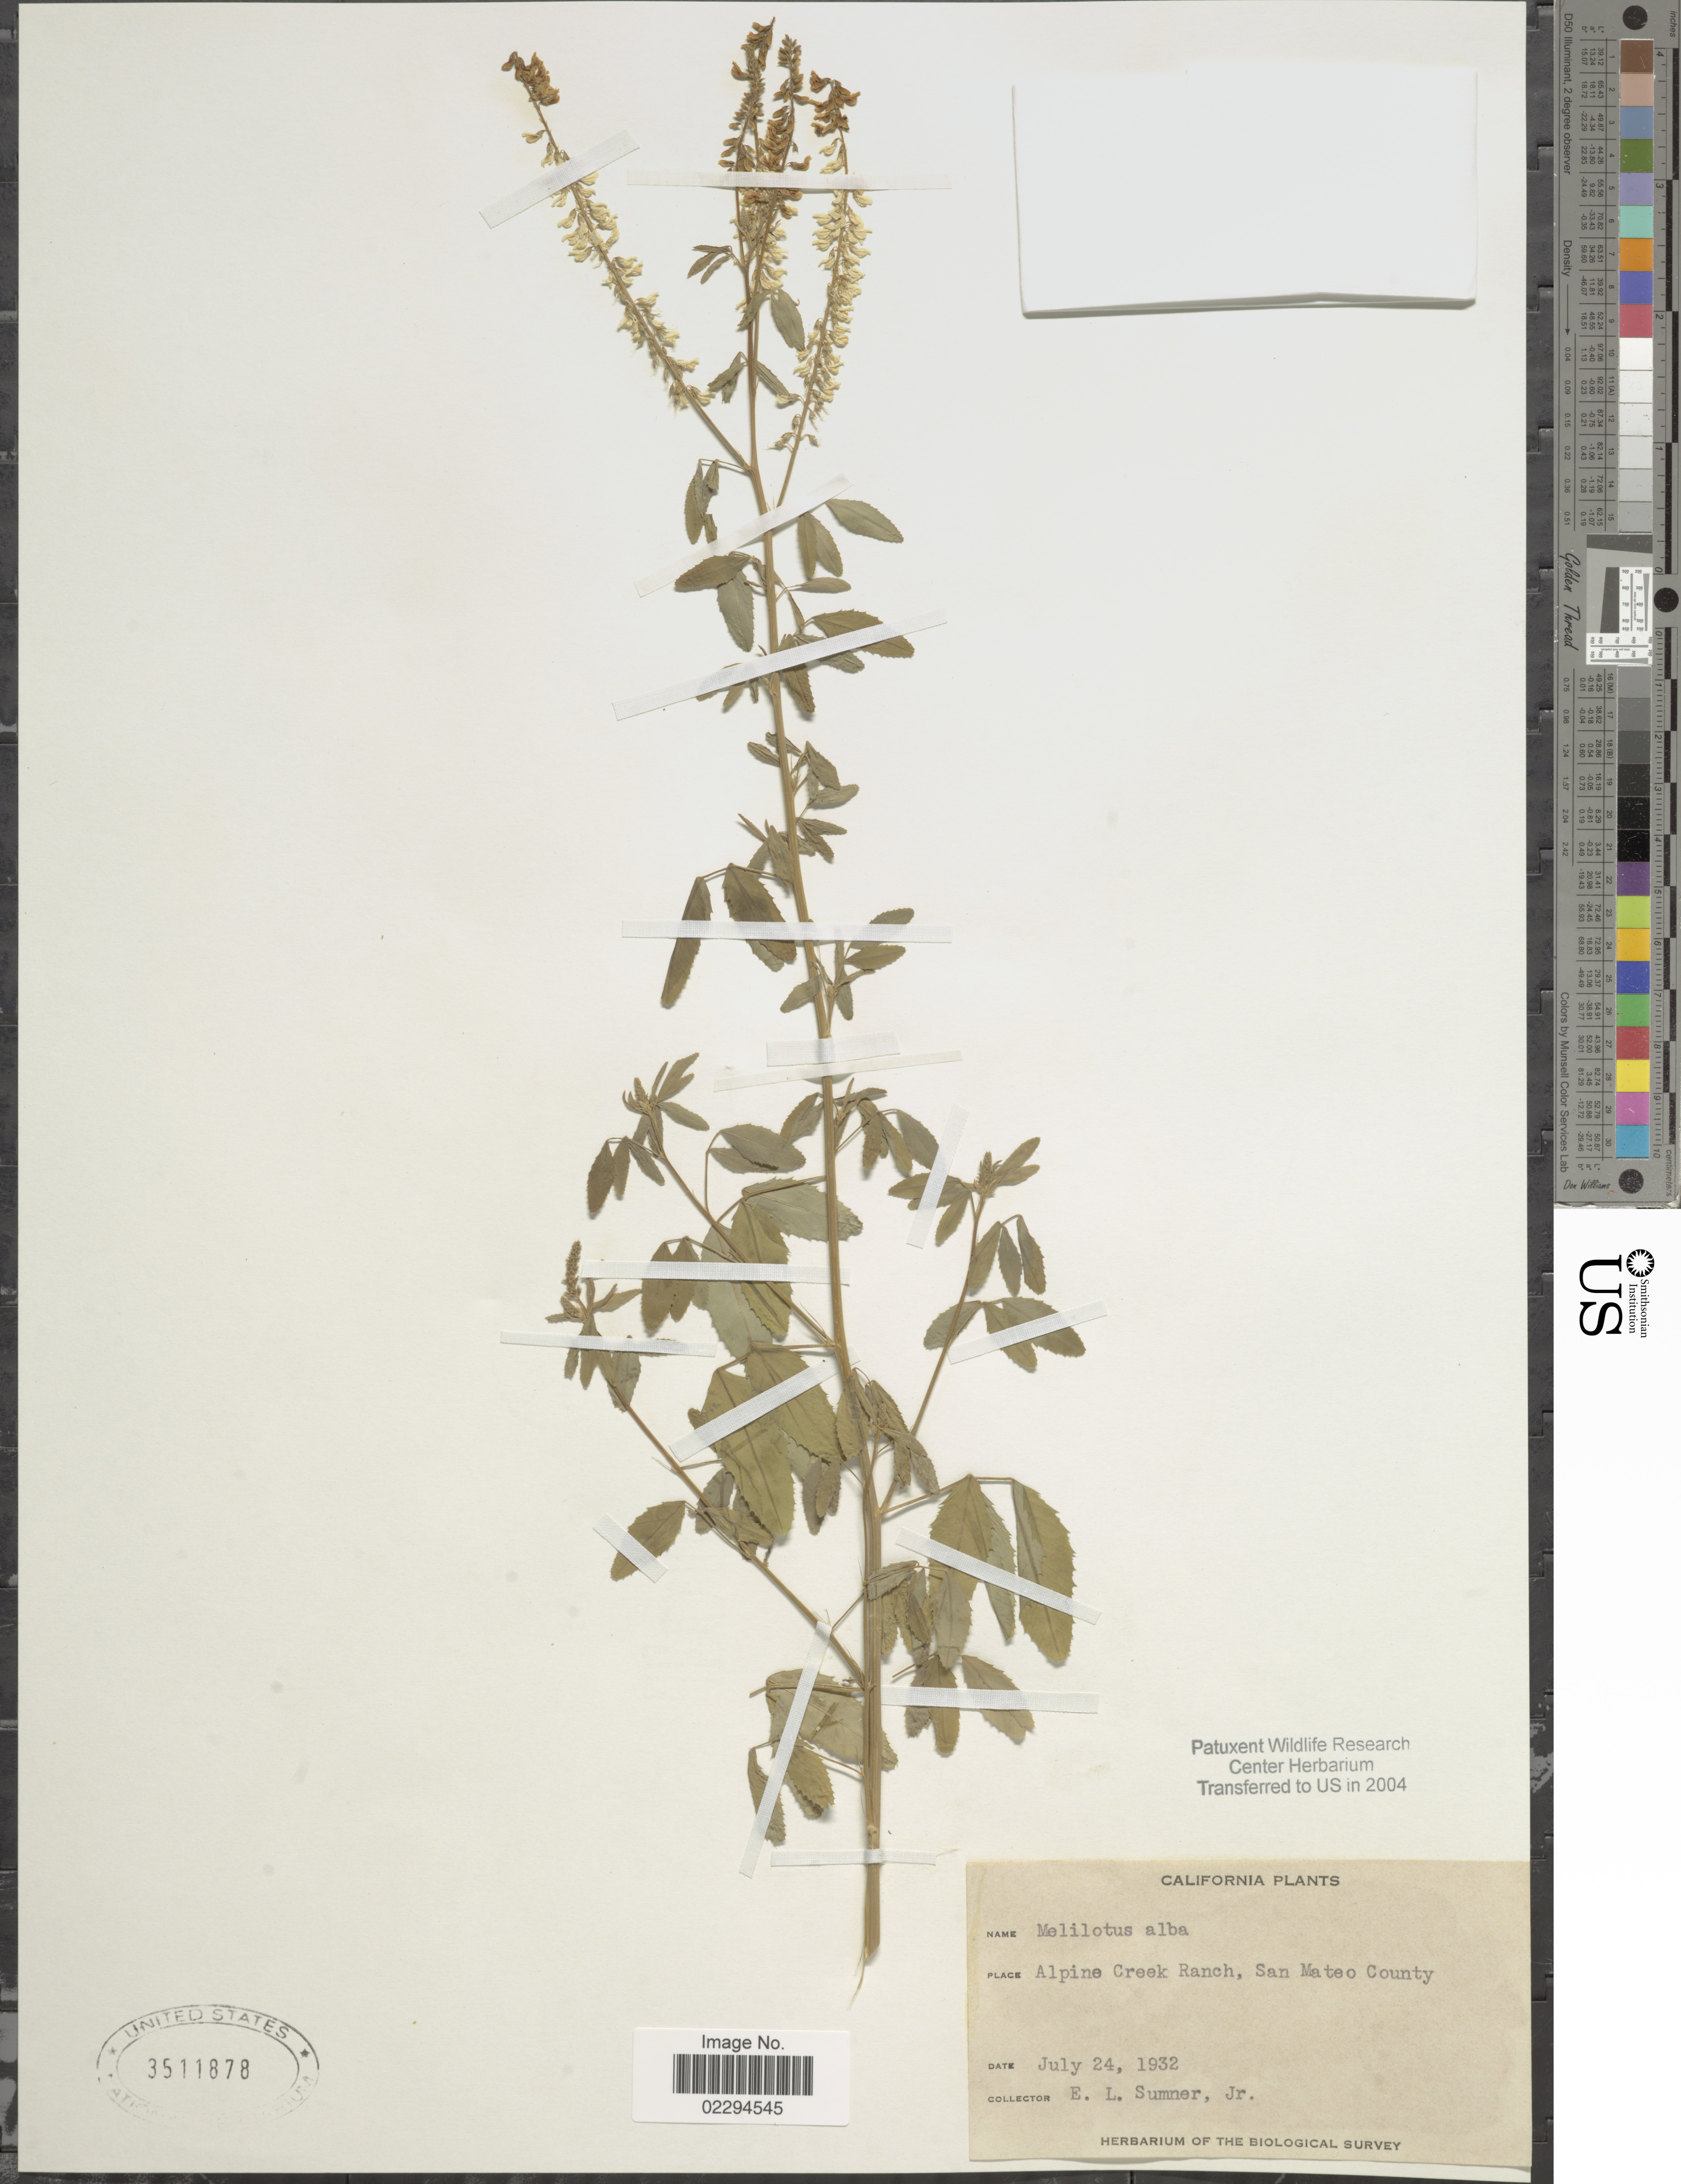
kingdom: Plantae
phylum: Tracheophyta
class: Magnoliopsida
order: Fabales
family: Fabaceae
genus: Melilotus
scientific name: Melilotus albus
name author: Medik.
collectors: E. Sumner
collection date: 1932-07-24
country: United States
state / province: California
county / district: San Mateo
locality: Alpine Creek Ranch, San Mateo County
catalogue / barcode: US 3511878